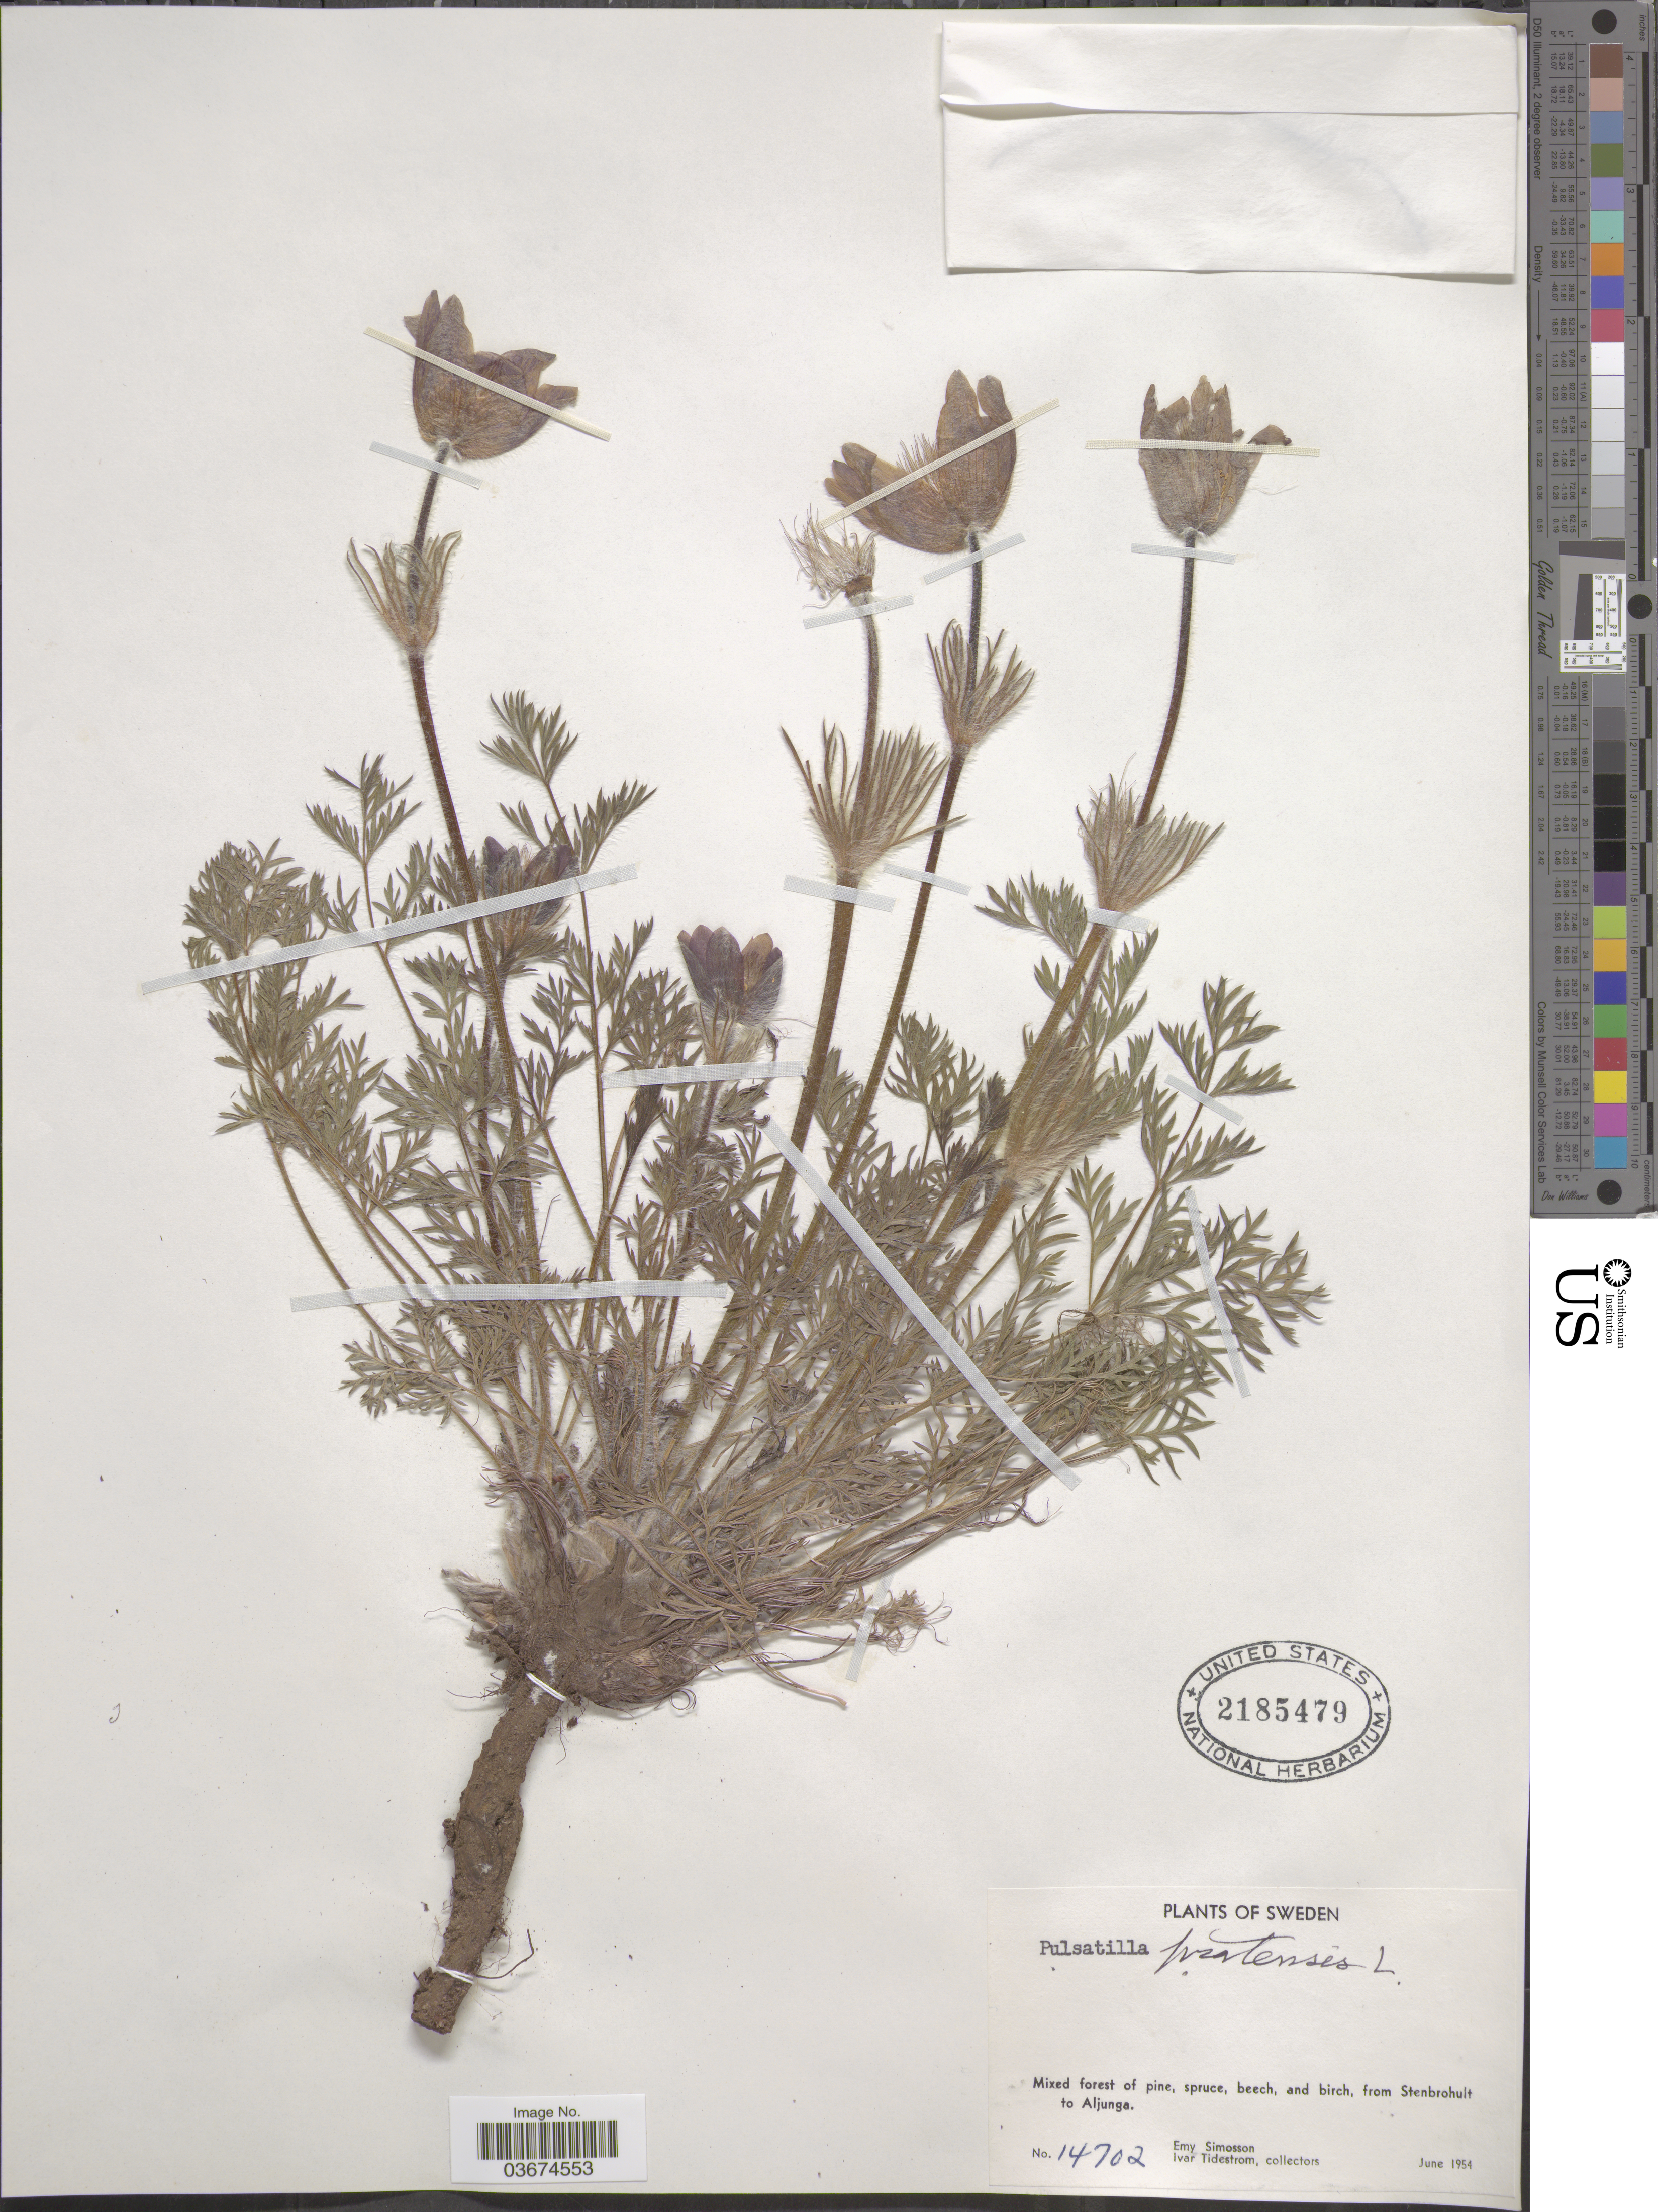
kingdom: Plantae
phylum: Tracheophyta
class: Magnoliopsida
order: Ranunculales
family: Ranunculaceae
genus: Pulsatilla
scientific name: Pulsatilla pratensis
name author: (L.) Mill.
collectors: E. Simosson & I. F. Tidestrom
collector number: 14702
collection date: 1954-06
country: Sweden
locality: From Stenbrohult to Aljunga.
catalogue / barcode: US 2185479